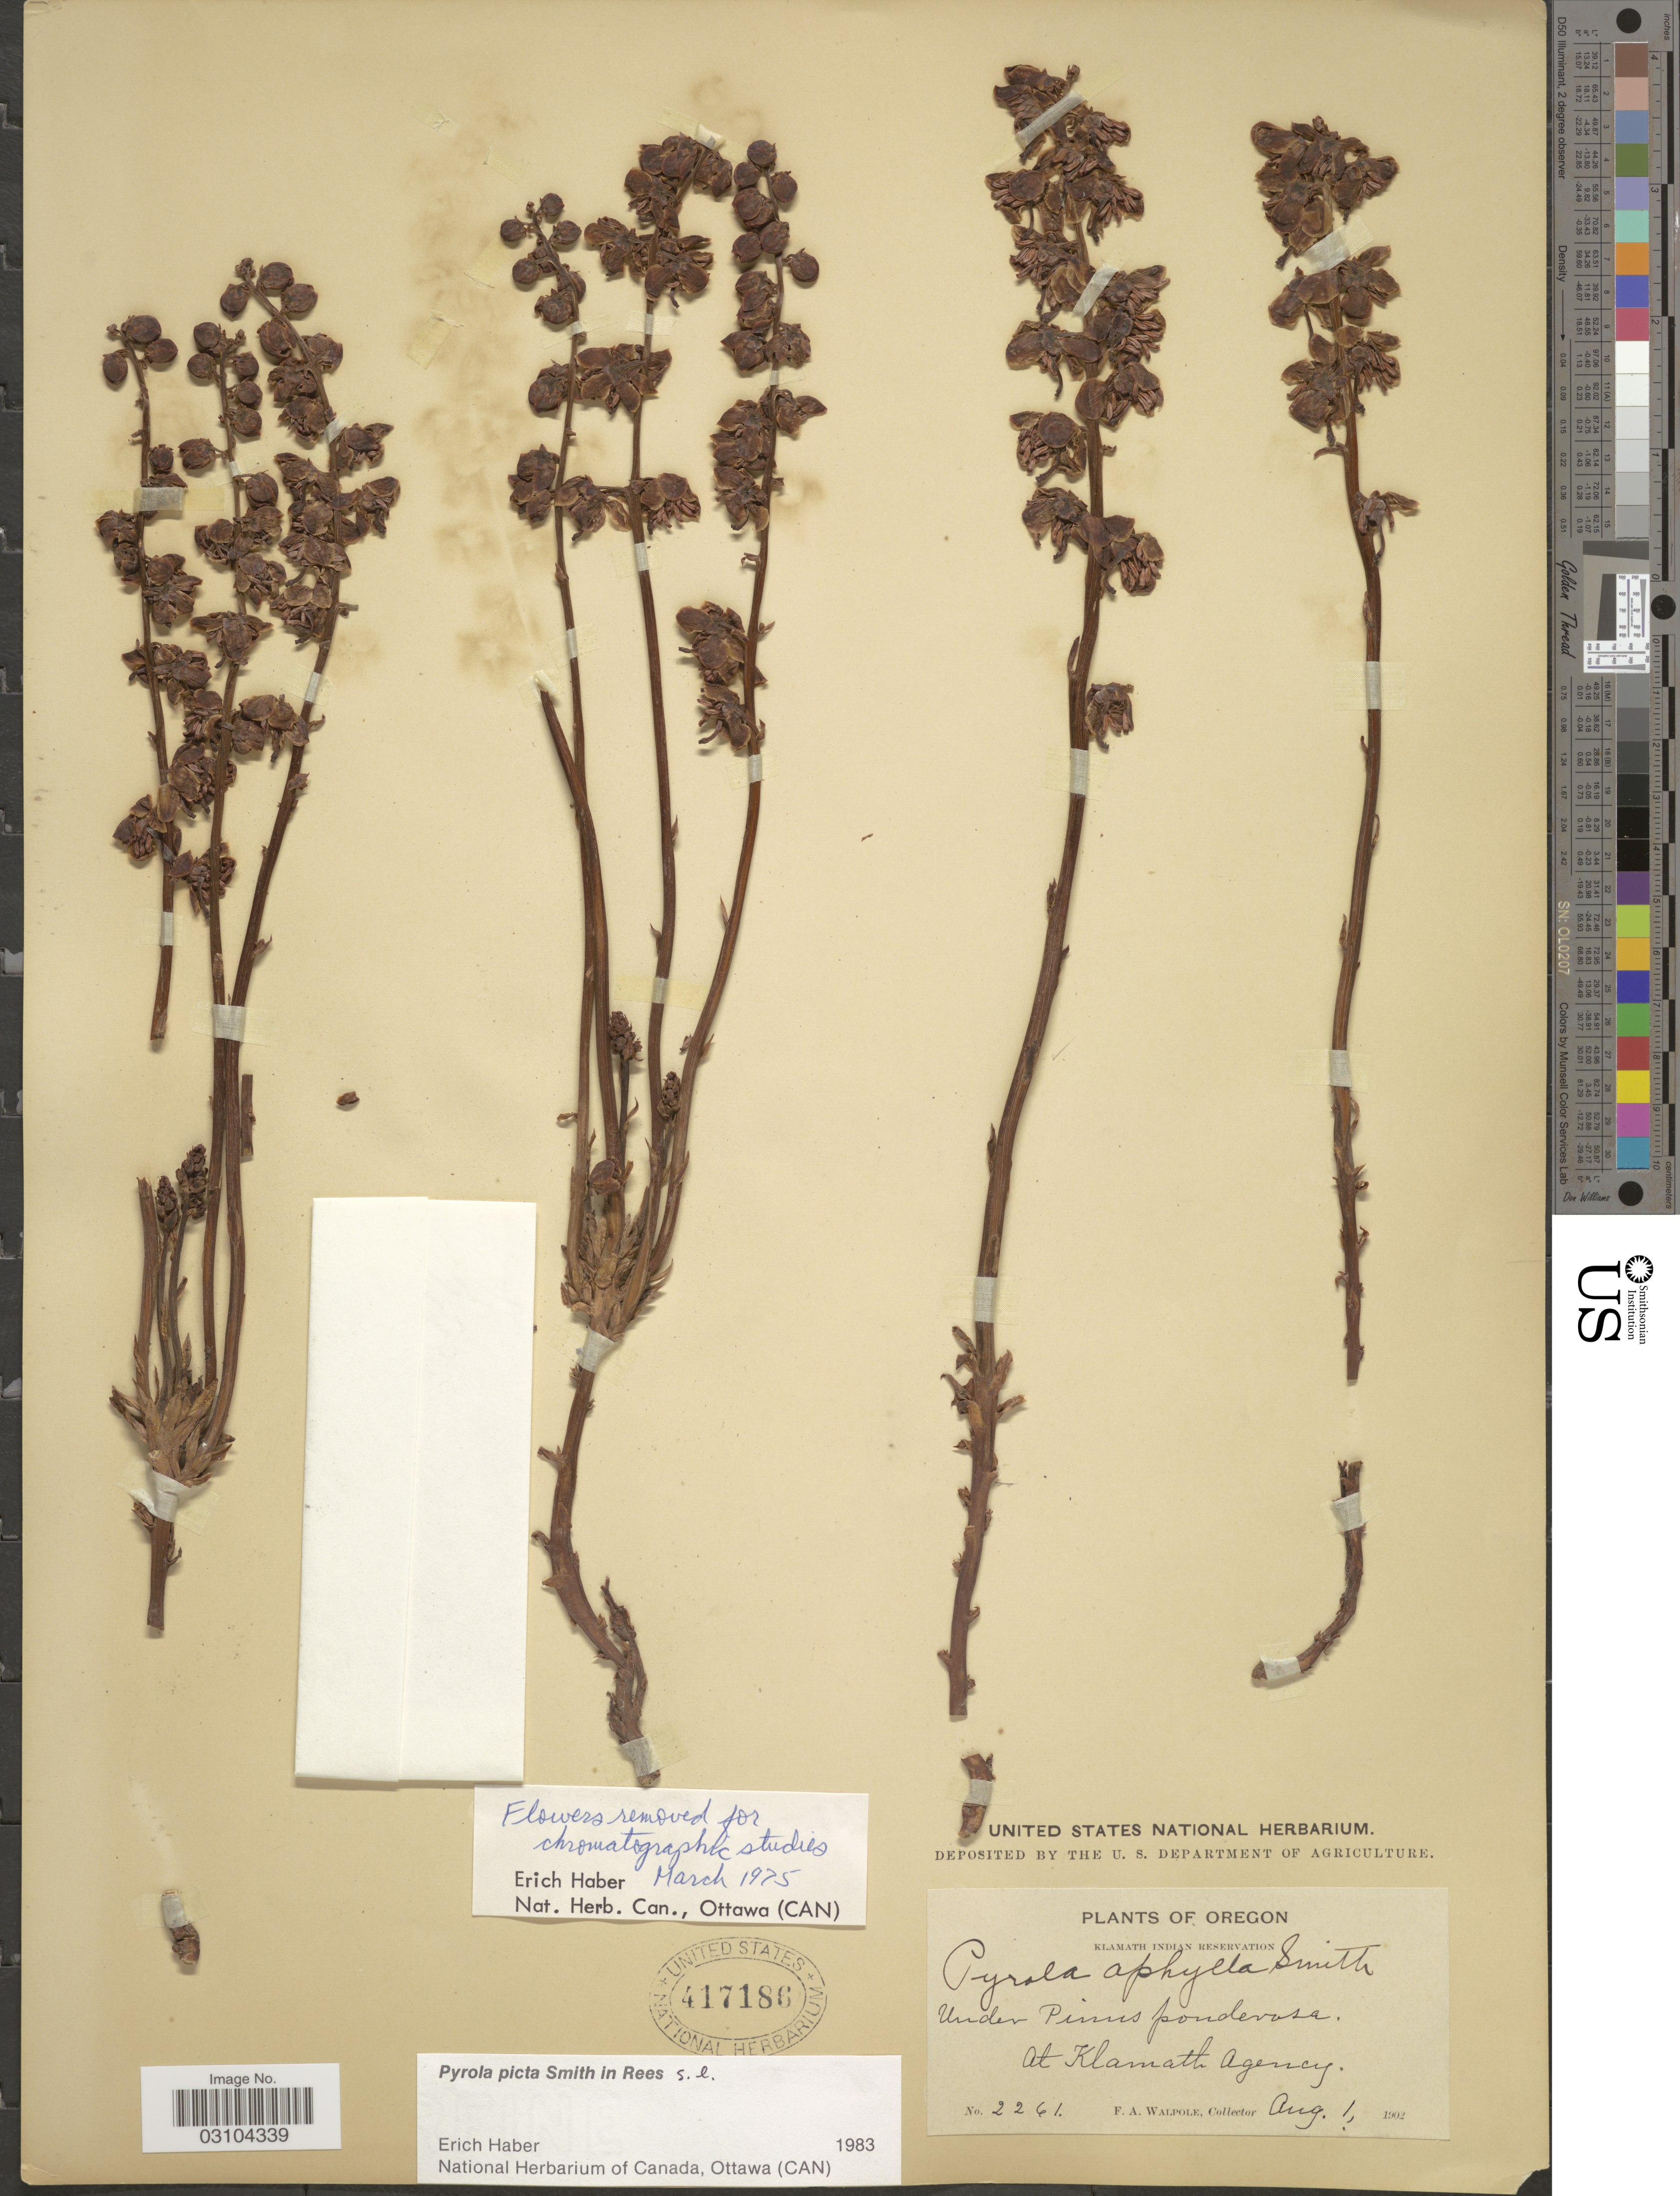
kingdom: Plantae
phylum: Tracheophyta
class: Magnoliopsida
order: Ericales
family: Ericaceae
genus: Pyrola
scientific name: Pyrola picta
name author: Sm. in Rees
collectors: F. Walpole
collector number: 2261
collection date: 1902-08-01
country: United States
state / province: Oregon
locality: Klamath Indian Reservation, At Klamath Agency.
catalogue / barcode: US 417186